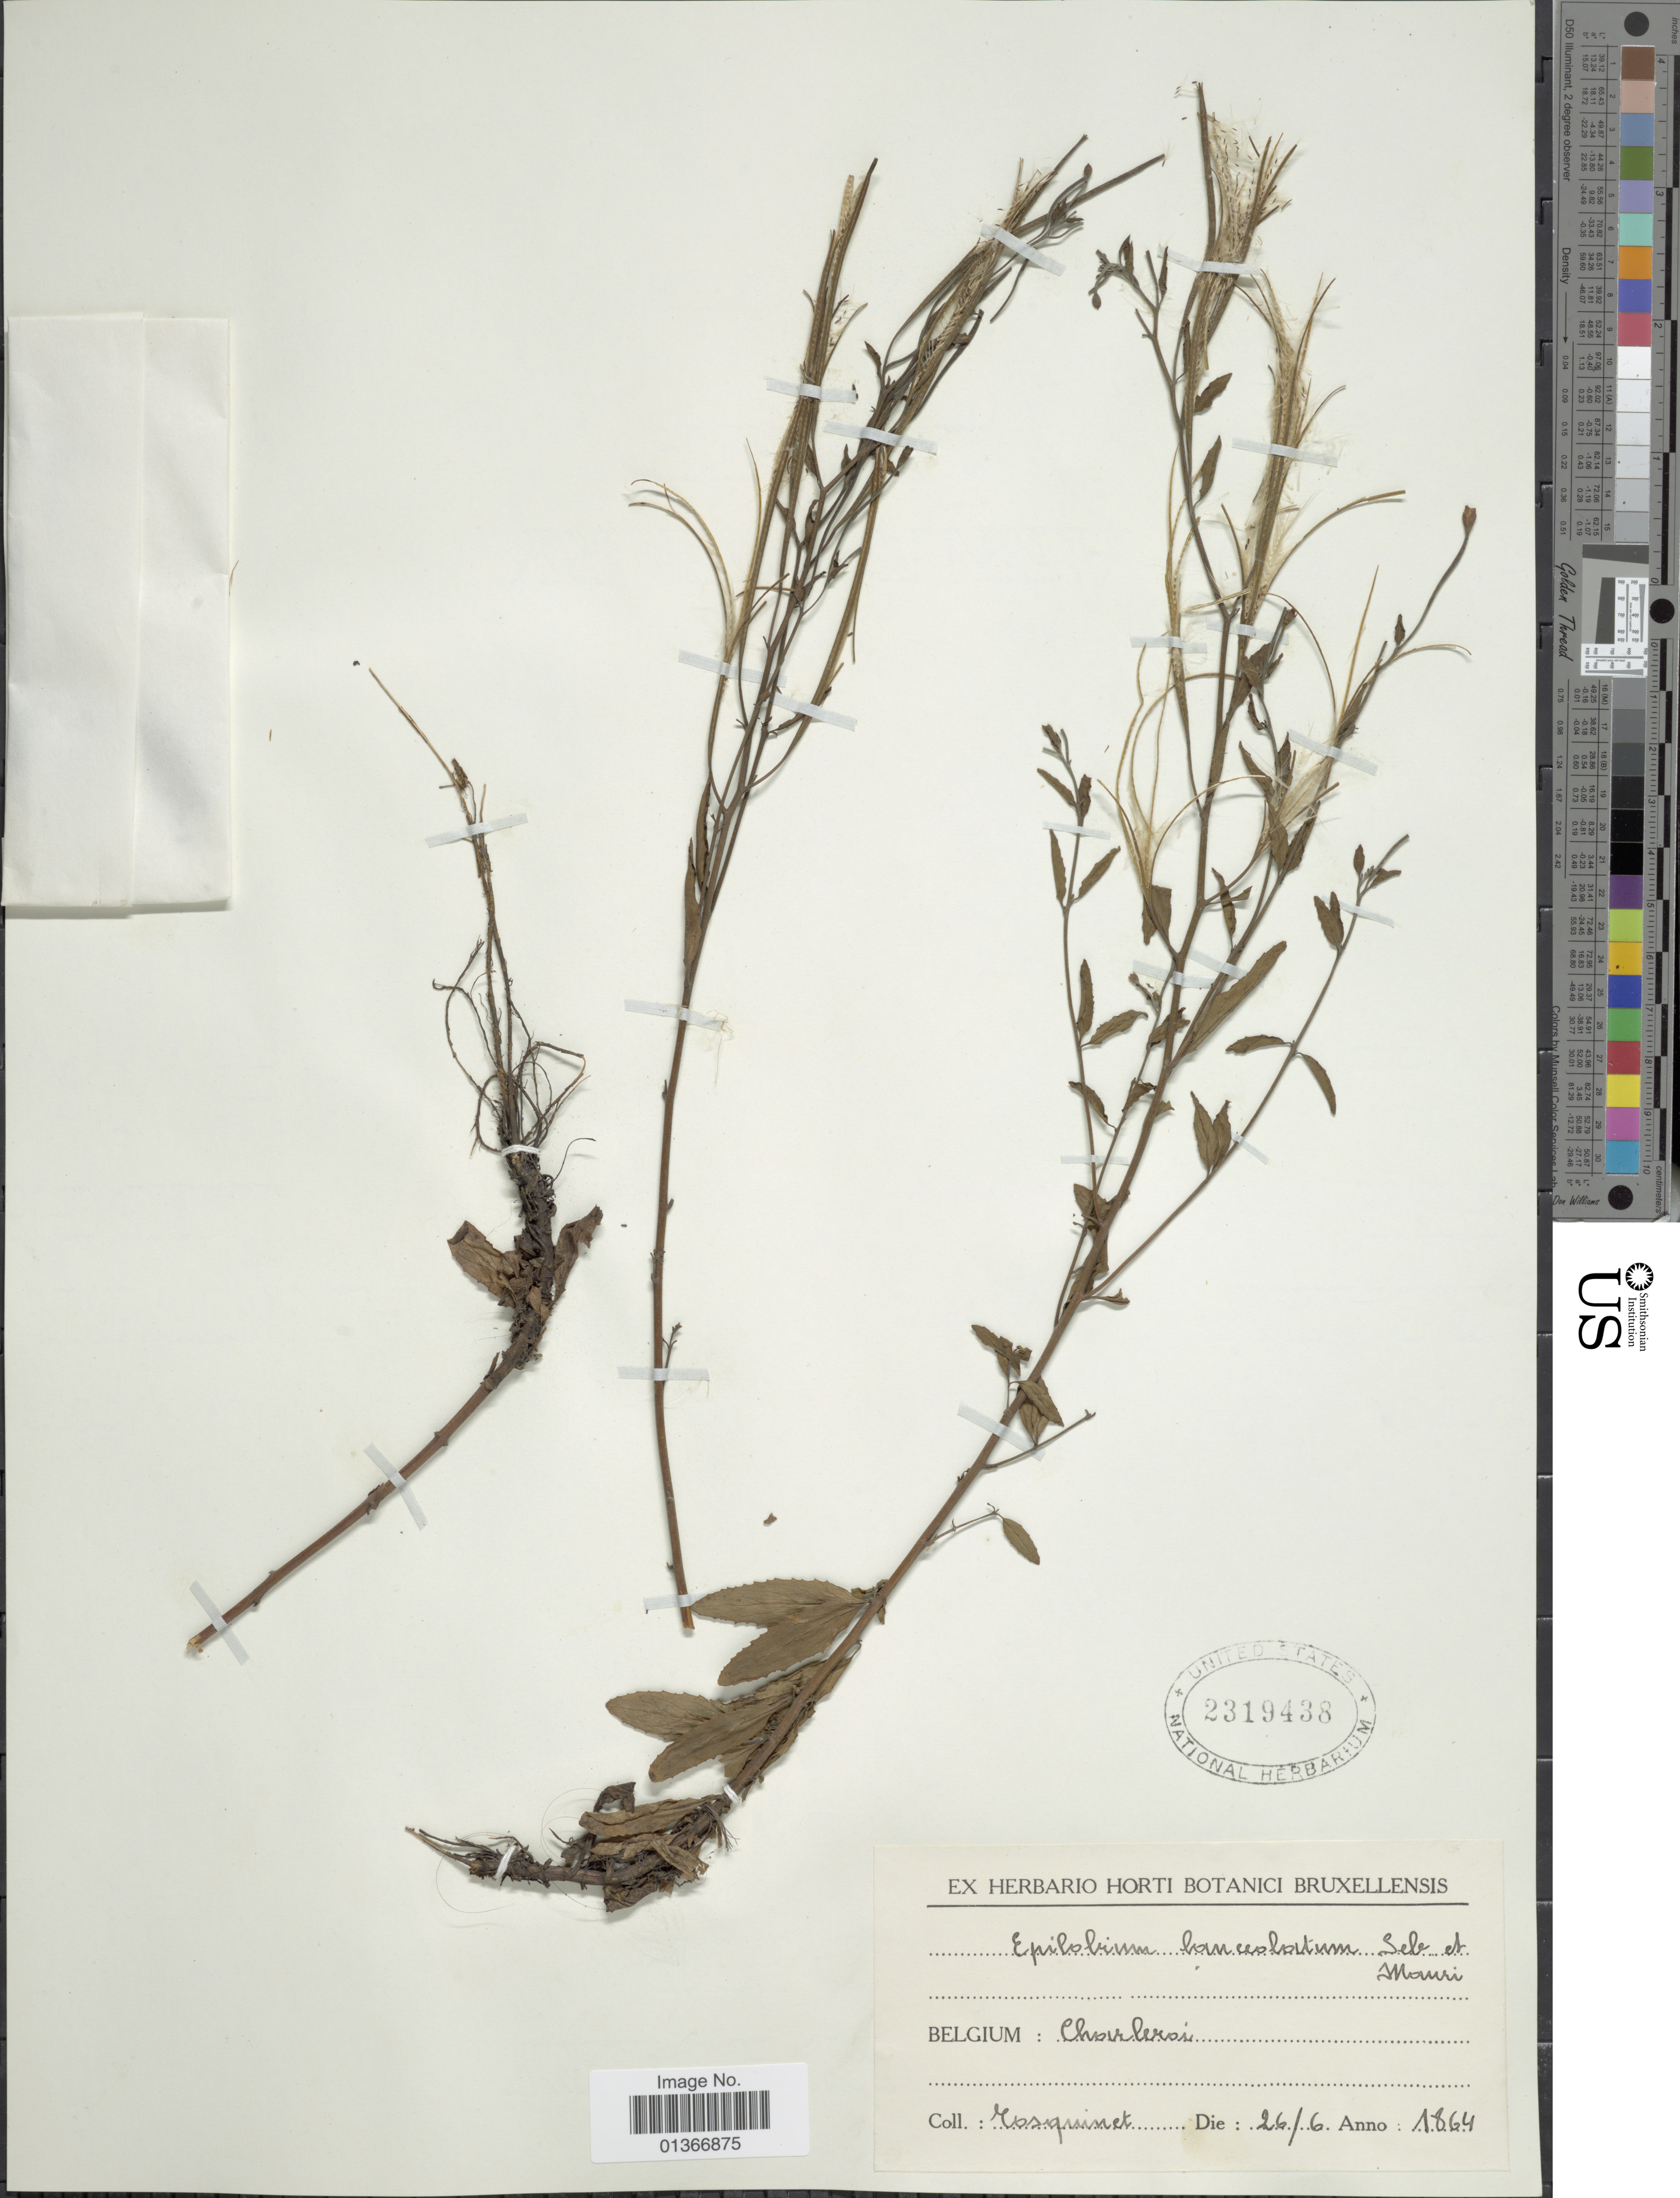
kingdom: Plantae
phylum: Tracheophyta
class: Magnoliopsida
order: Myrtales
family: Onagraceae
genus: Epilobium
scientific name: Epilobium lanceolatum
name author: Sebast. & Mauri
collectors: Cosquinet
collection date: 1864-06-26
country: Belgium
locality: Choirleroi. [interpreted]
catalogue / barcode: US 2319438